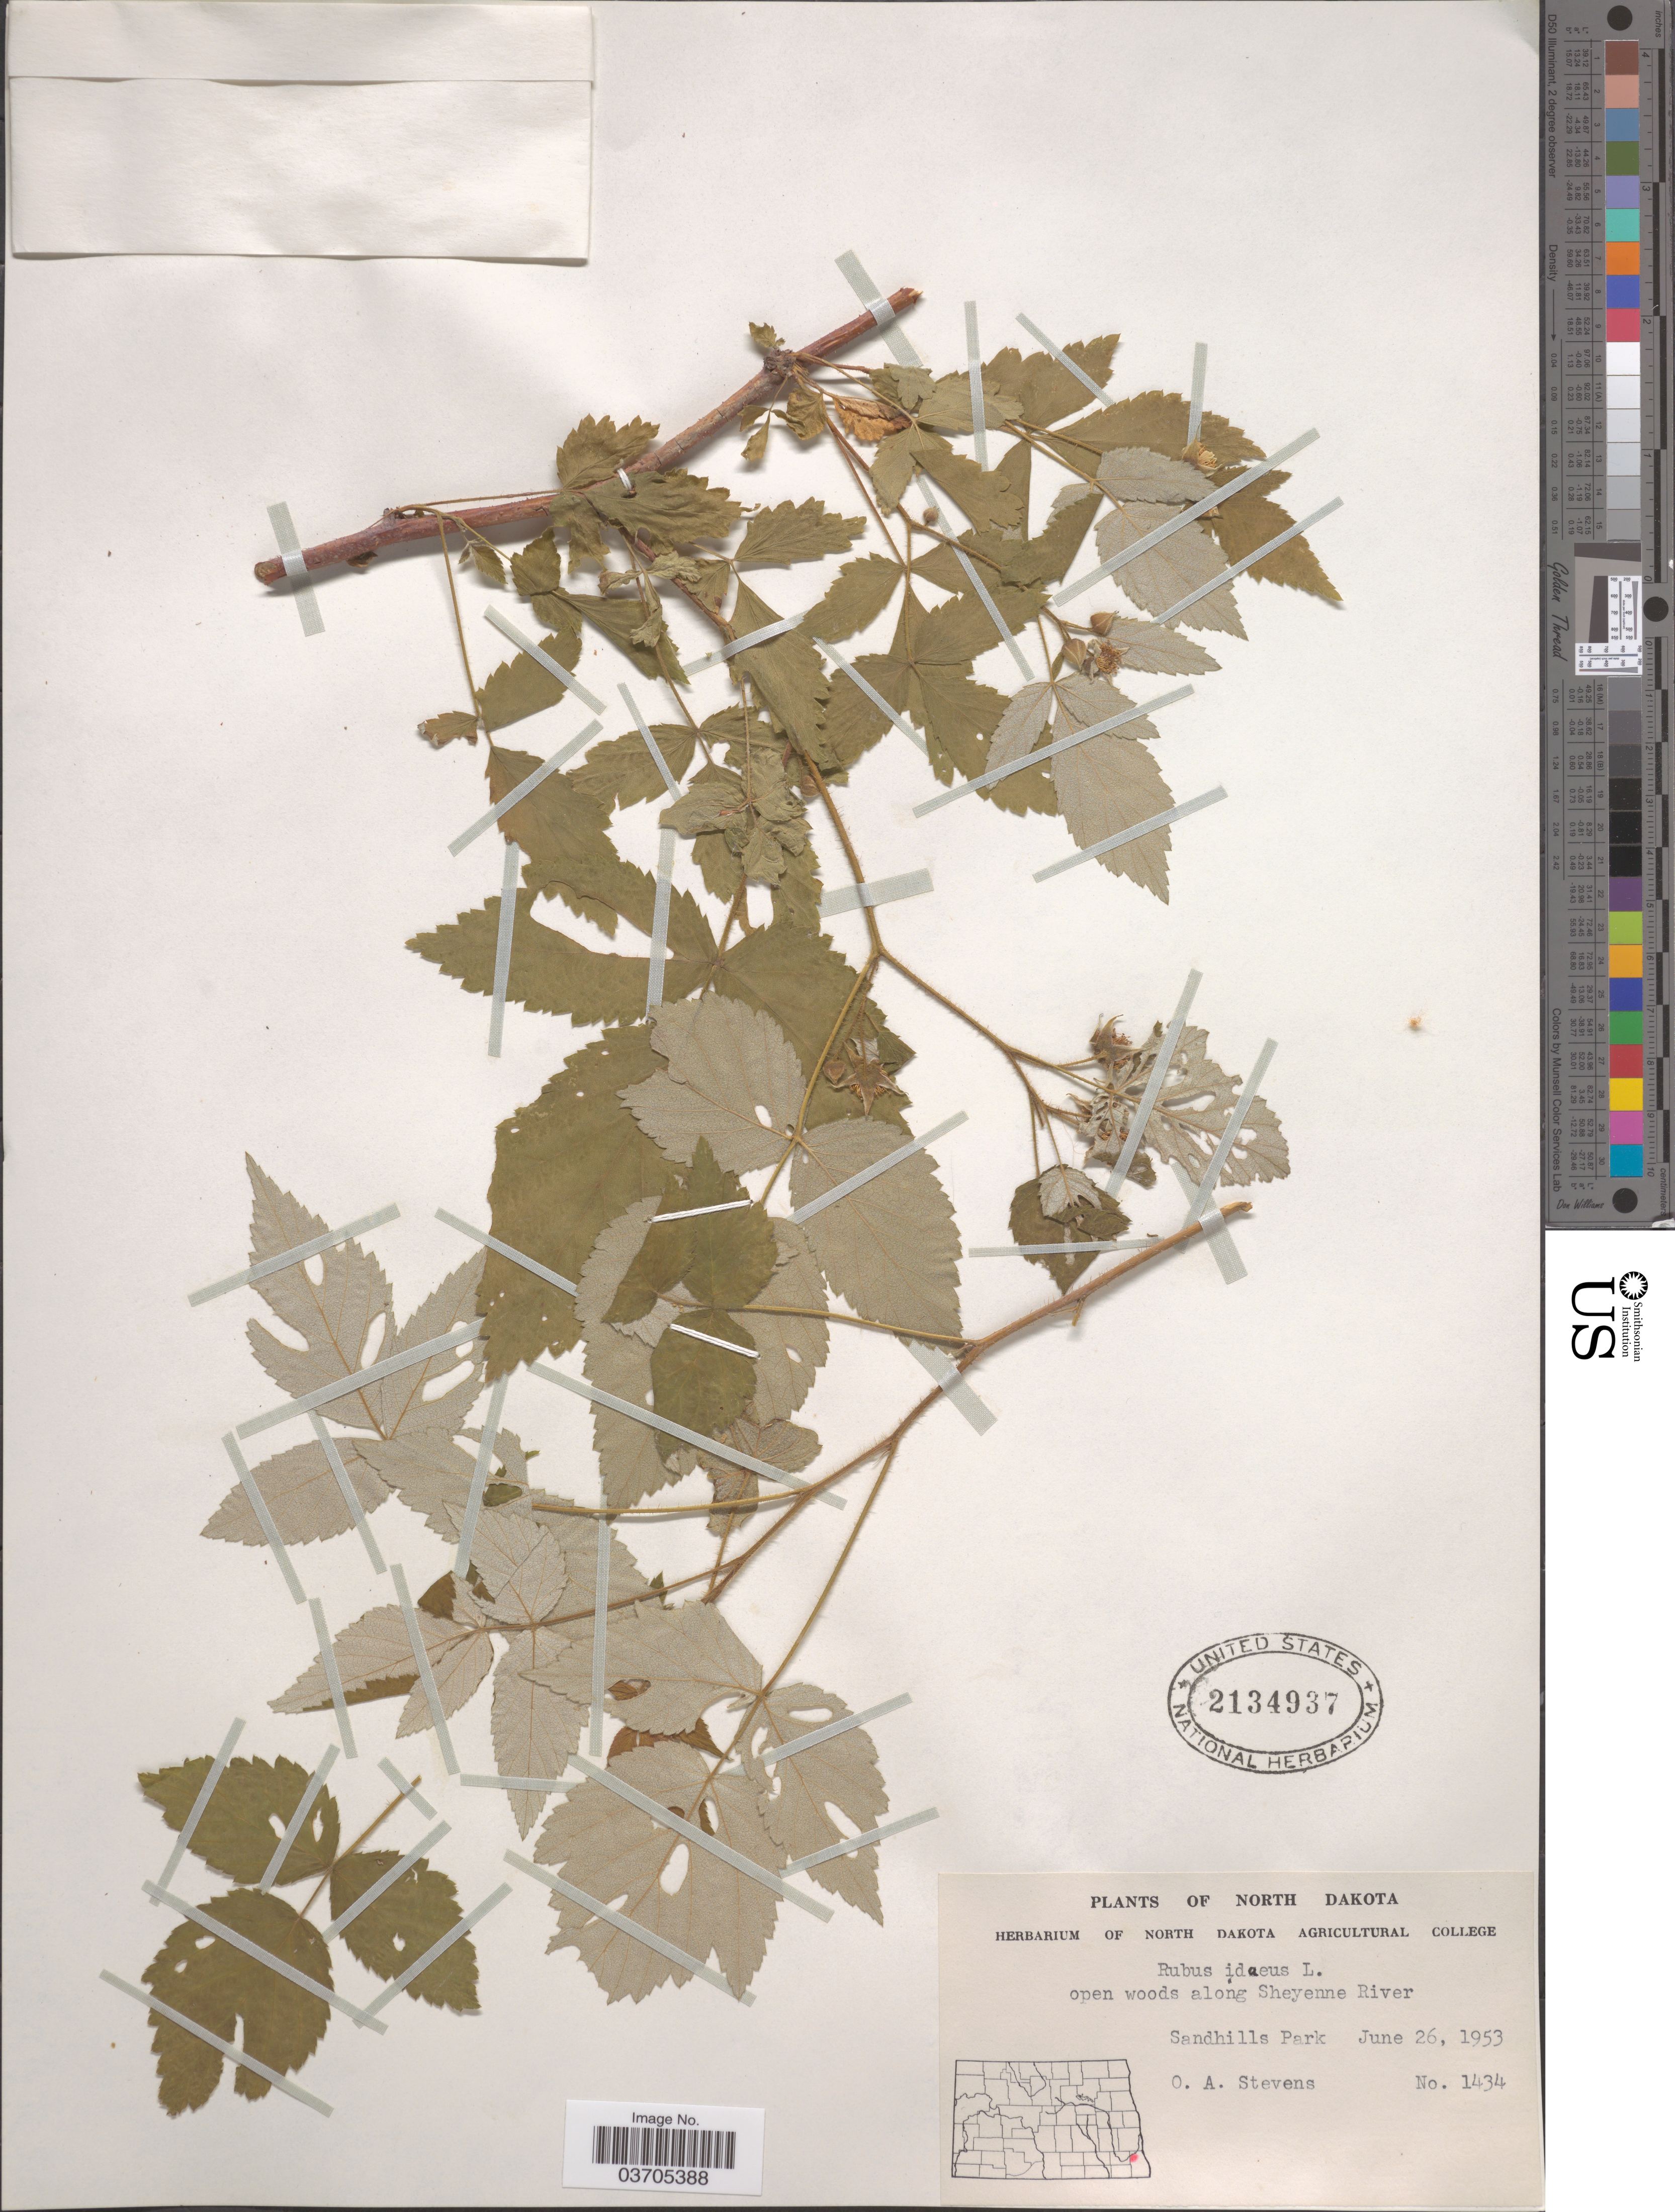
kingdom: Plantae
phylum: Tracheophyta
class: Magnoliopsida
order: Rosales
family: Rosaceae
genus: Rubus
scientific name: Rubus idaeus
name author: L.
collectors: O. A. Stevens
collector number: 1434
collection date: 1953-06-26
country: United States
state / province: North Dakota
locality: Open woods along Sheyenne River. Sandhills Park.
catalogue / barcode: US 2134937